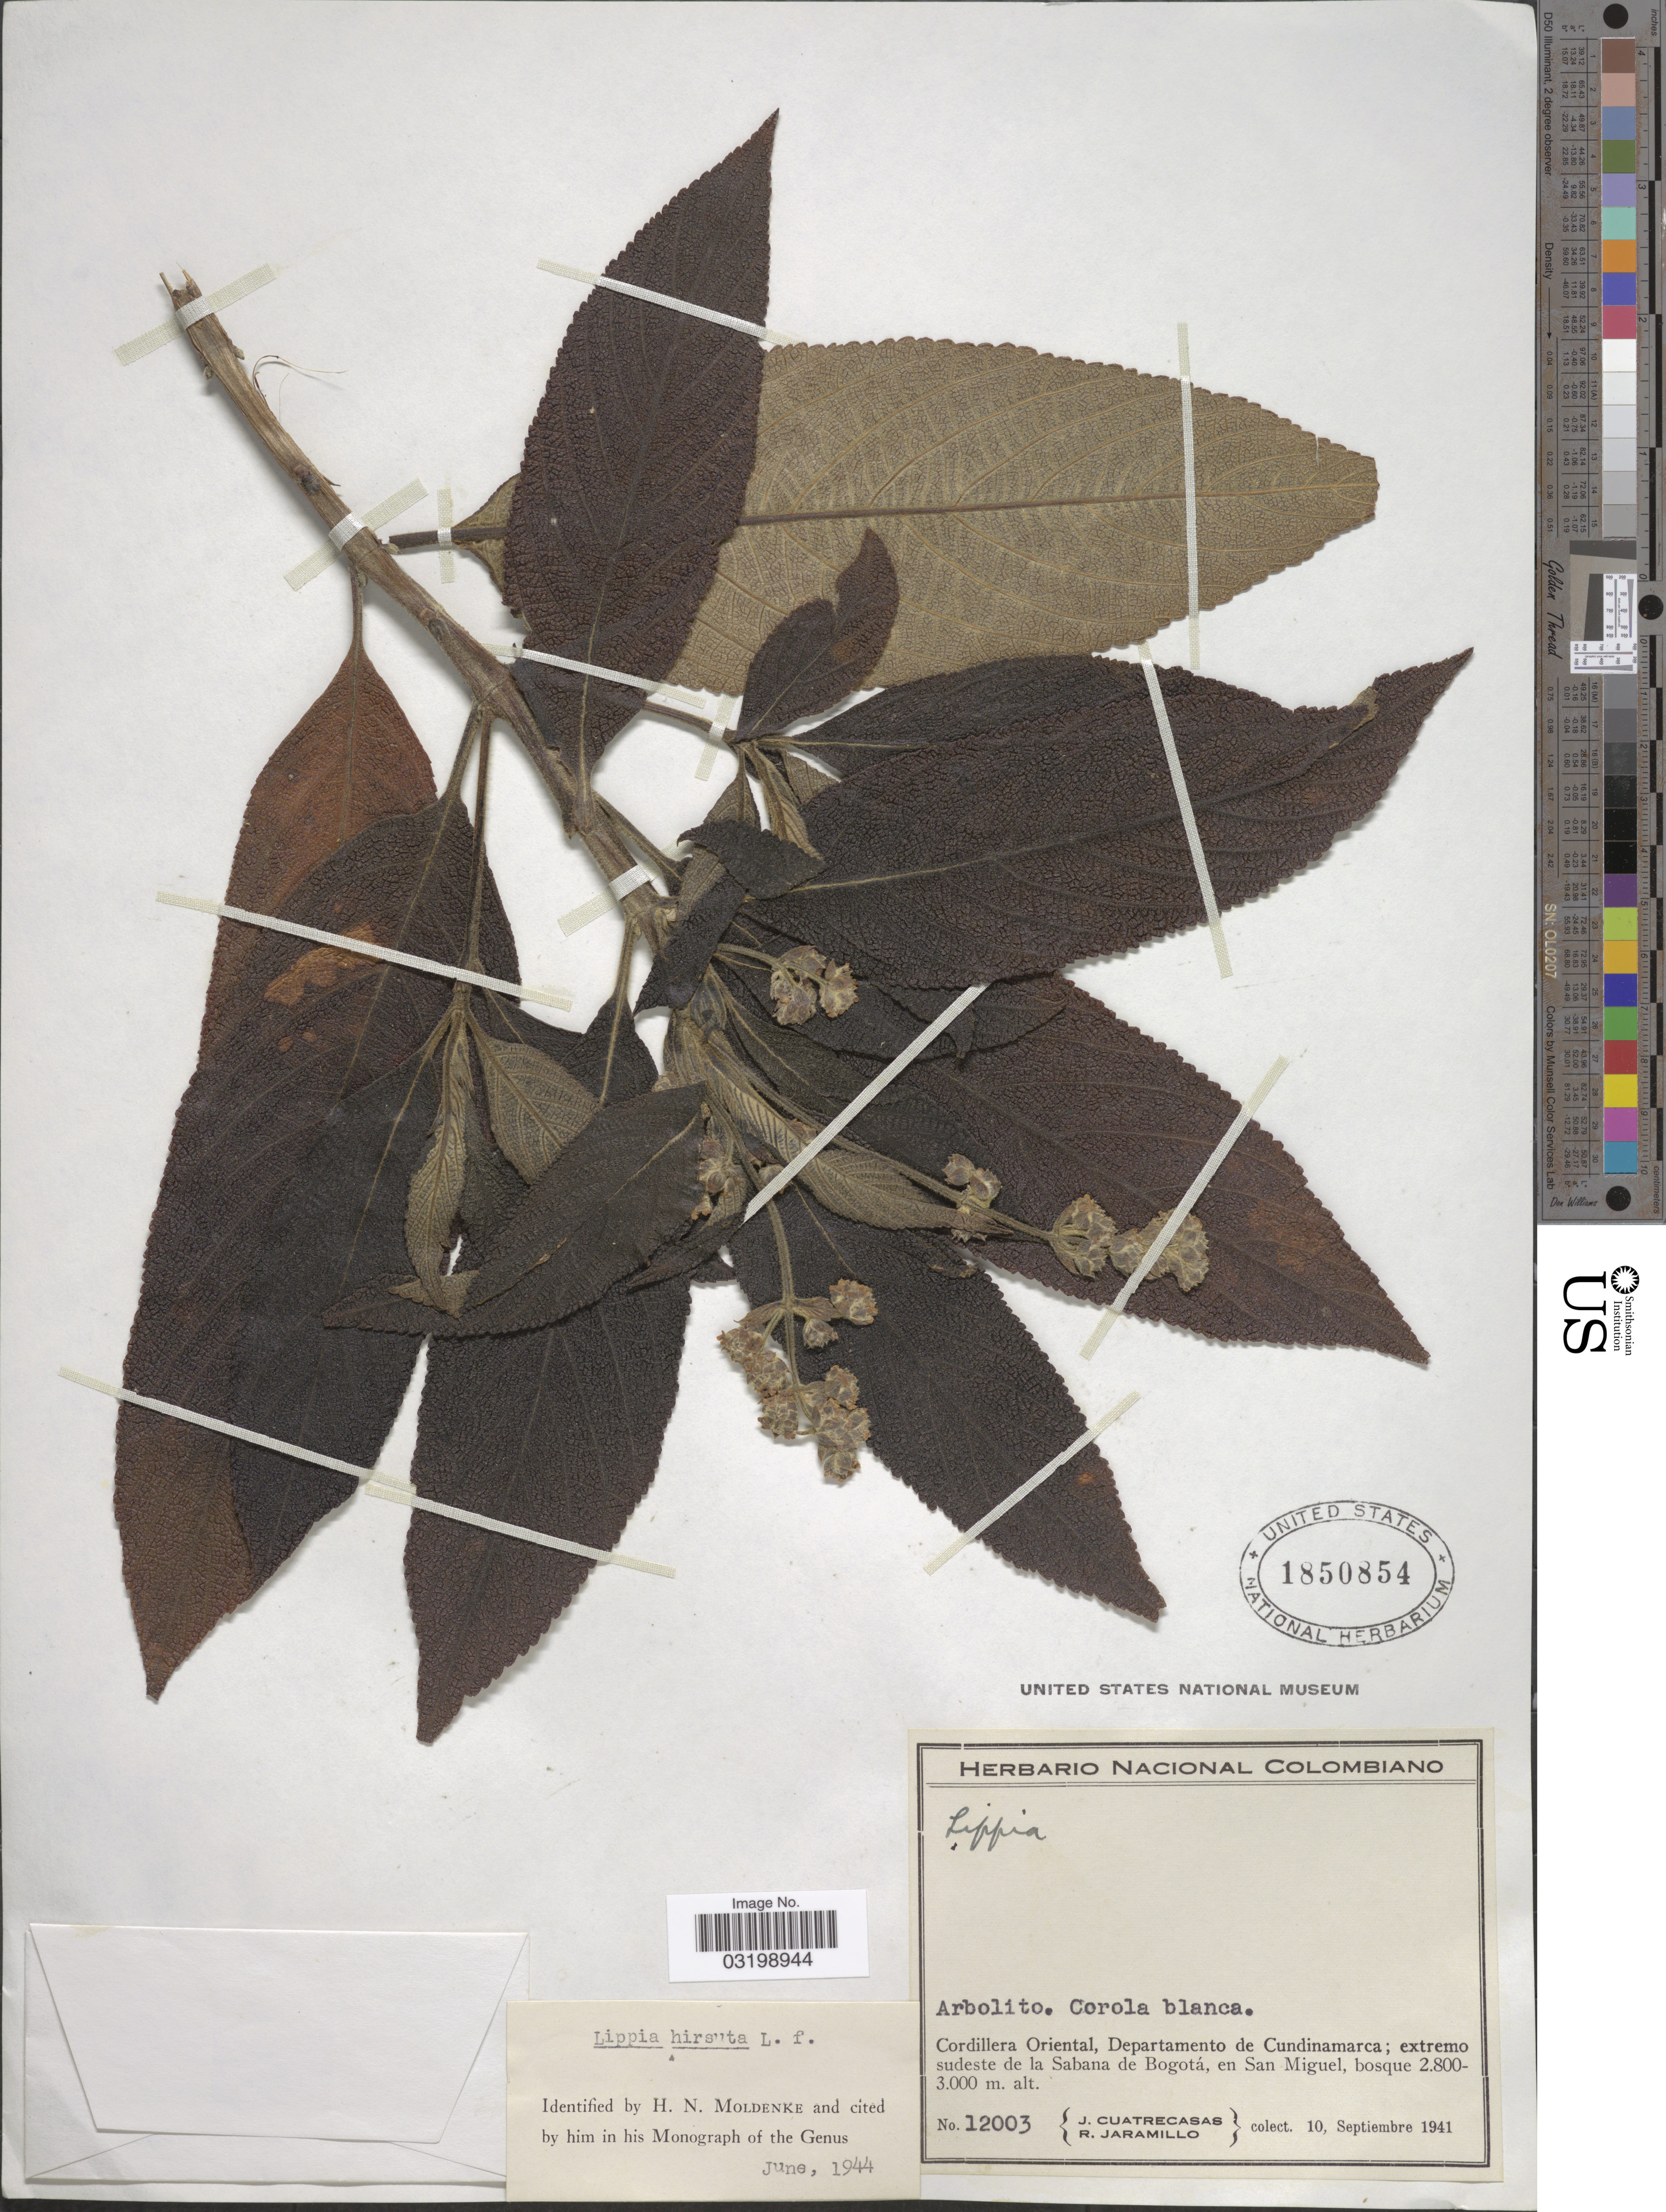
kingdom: Plantae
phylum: Tracheophyta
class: Magnoliopsida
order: Lamiales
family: Verbenaceae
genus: Lippia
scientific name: Lippia hirsuta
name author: L. f.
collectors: J. Cuatrecasas & R. Jaramillo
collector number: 12003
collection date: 1941-09-10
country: Colombia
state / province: Cundinamarca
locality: Cordillera Oriental, Departamento de Cundinamarca; extremo sudeste de la Sabana de Bogotá, en San Miguel.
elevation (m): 2800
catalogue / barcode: US 1850854